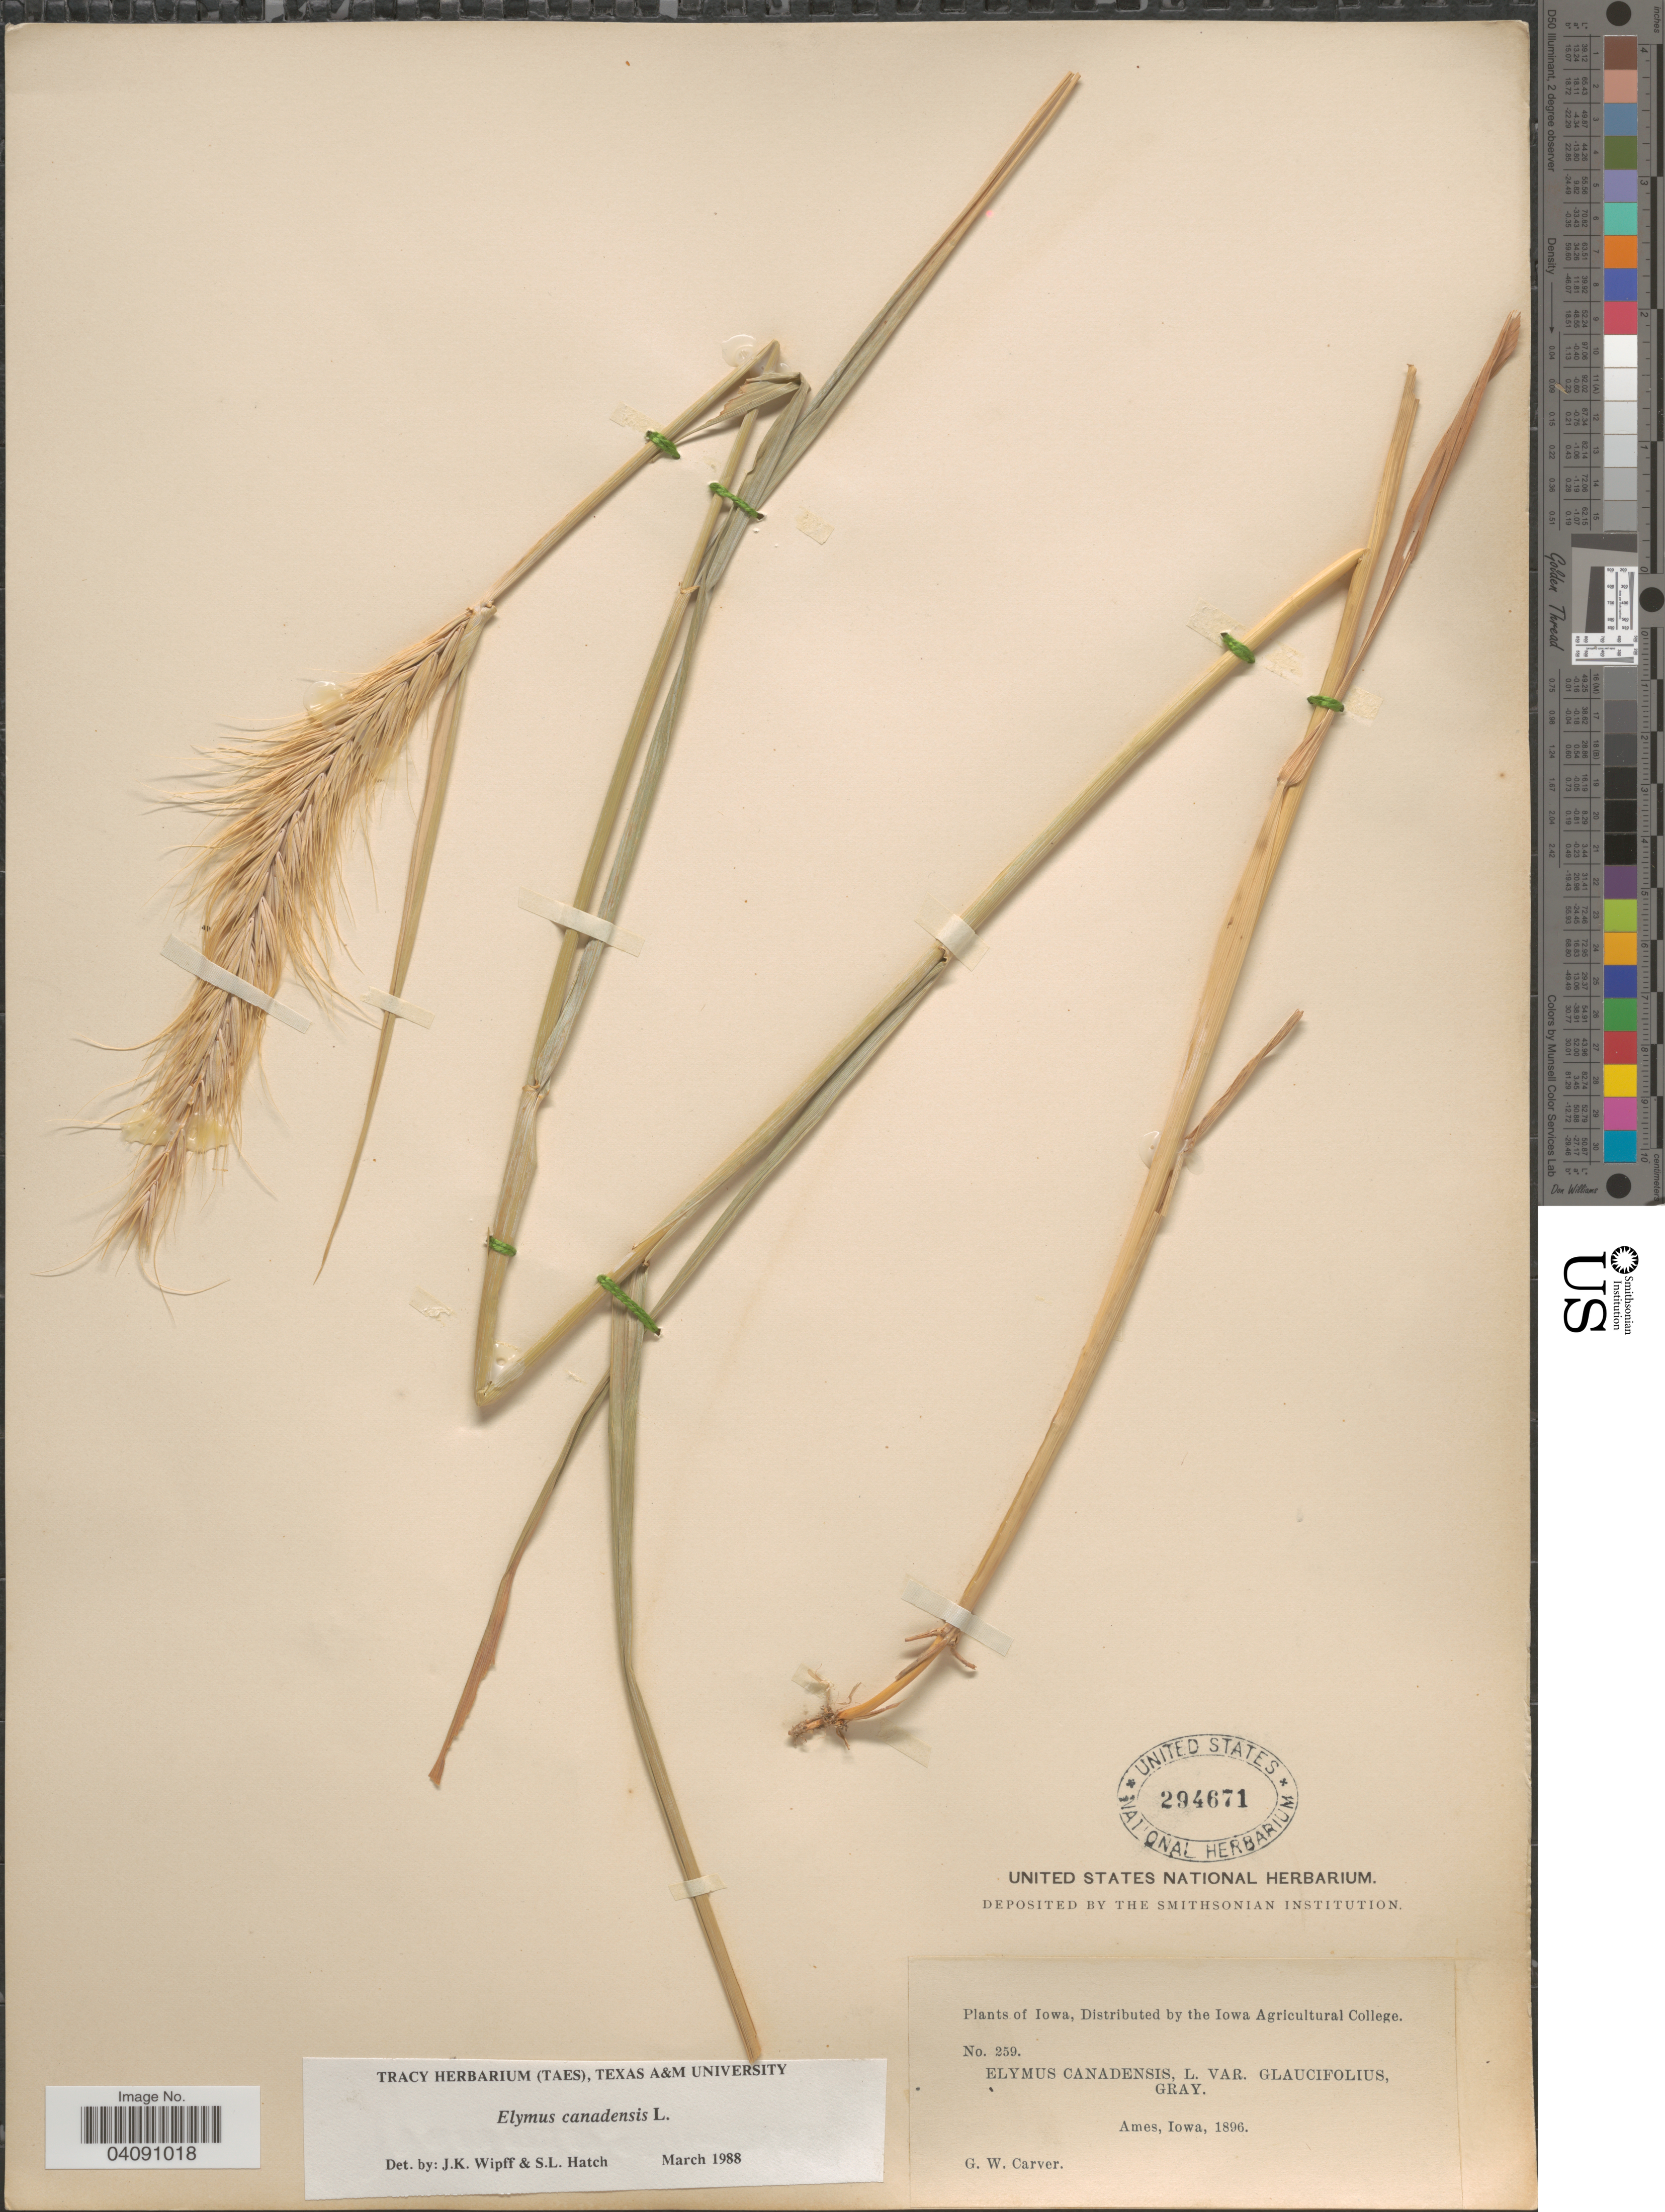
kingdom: Plantae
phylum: Tracheophyta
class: Liliopsida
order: Poales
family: Poaceae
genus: Elymus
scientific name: Elymus canadensis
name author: L.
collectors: G. Carver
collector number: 259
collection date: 1896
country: United States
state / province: Iowa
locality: Ames.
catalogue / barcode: US 294671